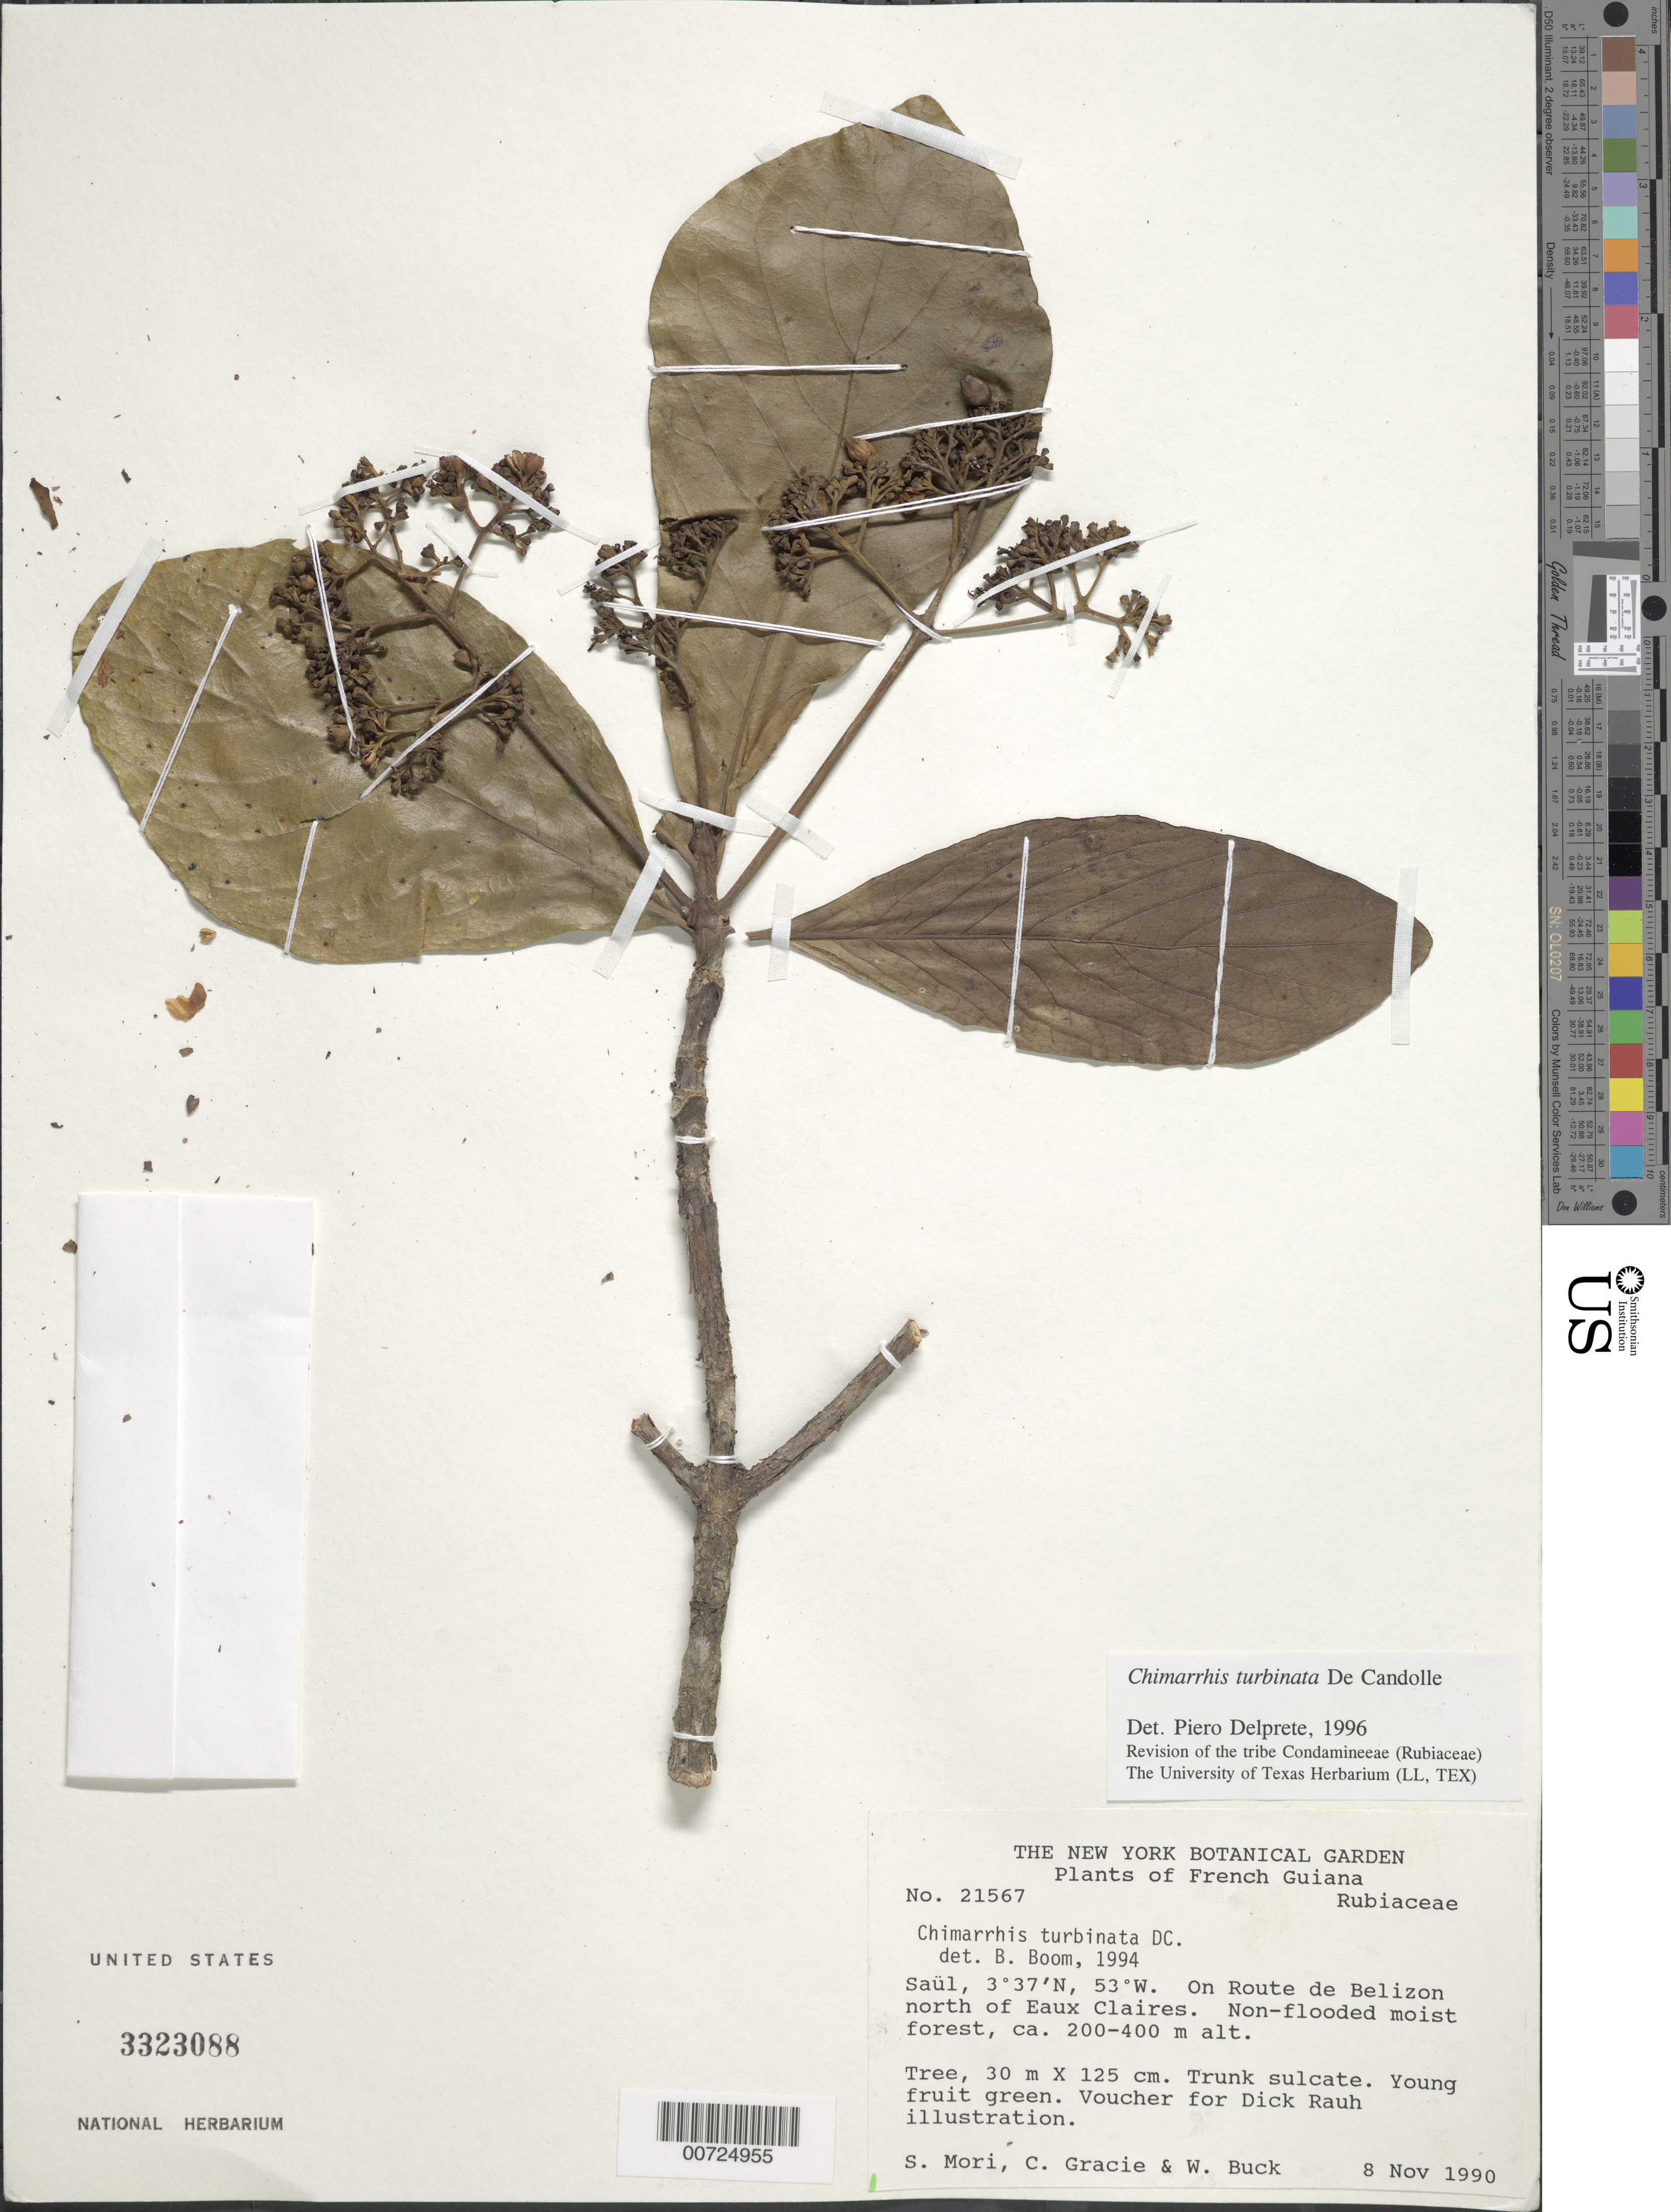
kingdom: Plantae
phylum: Tracheophyta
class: Magnoliopsida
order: Gentianales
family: Rubiaceae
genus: Chimarrhis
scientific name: Chimarrhis turbinata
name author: DC.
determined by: Delprete, P. G., Herb. de Guyane Cay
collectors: S. Mori, C. A. Gracie & W. Buck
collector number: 21567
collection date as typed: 8-Nov-90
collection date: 1990-11-08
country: French Guiana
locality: Saül, Route de Bélizon north of Eaux Claires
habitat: Non-flooded moist forest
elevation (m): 200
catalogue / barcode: US 3323088